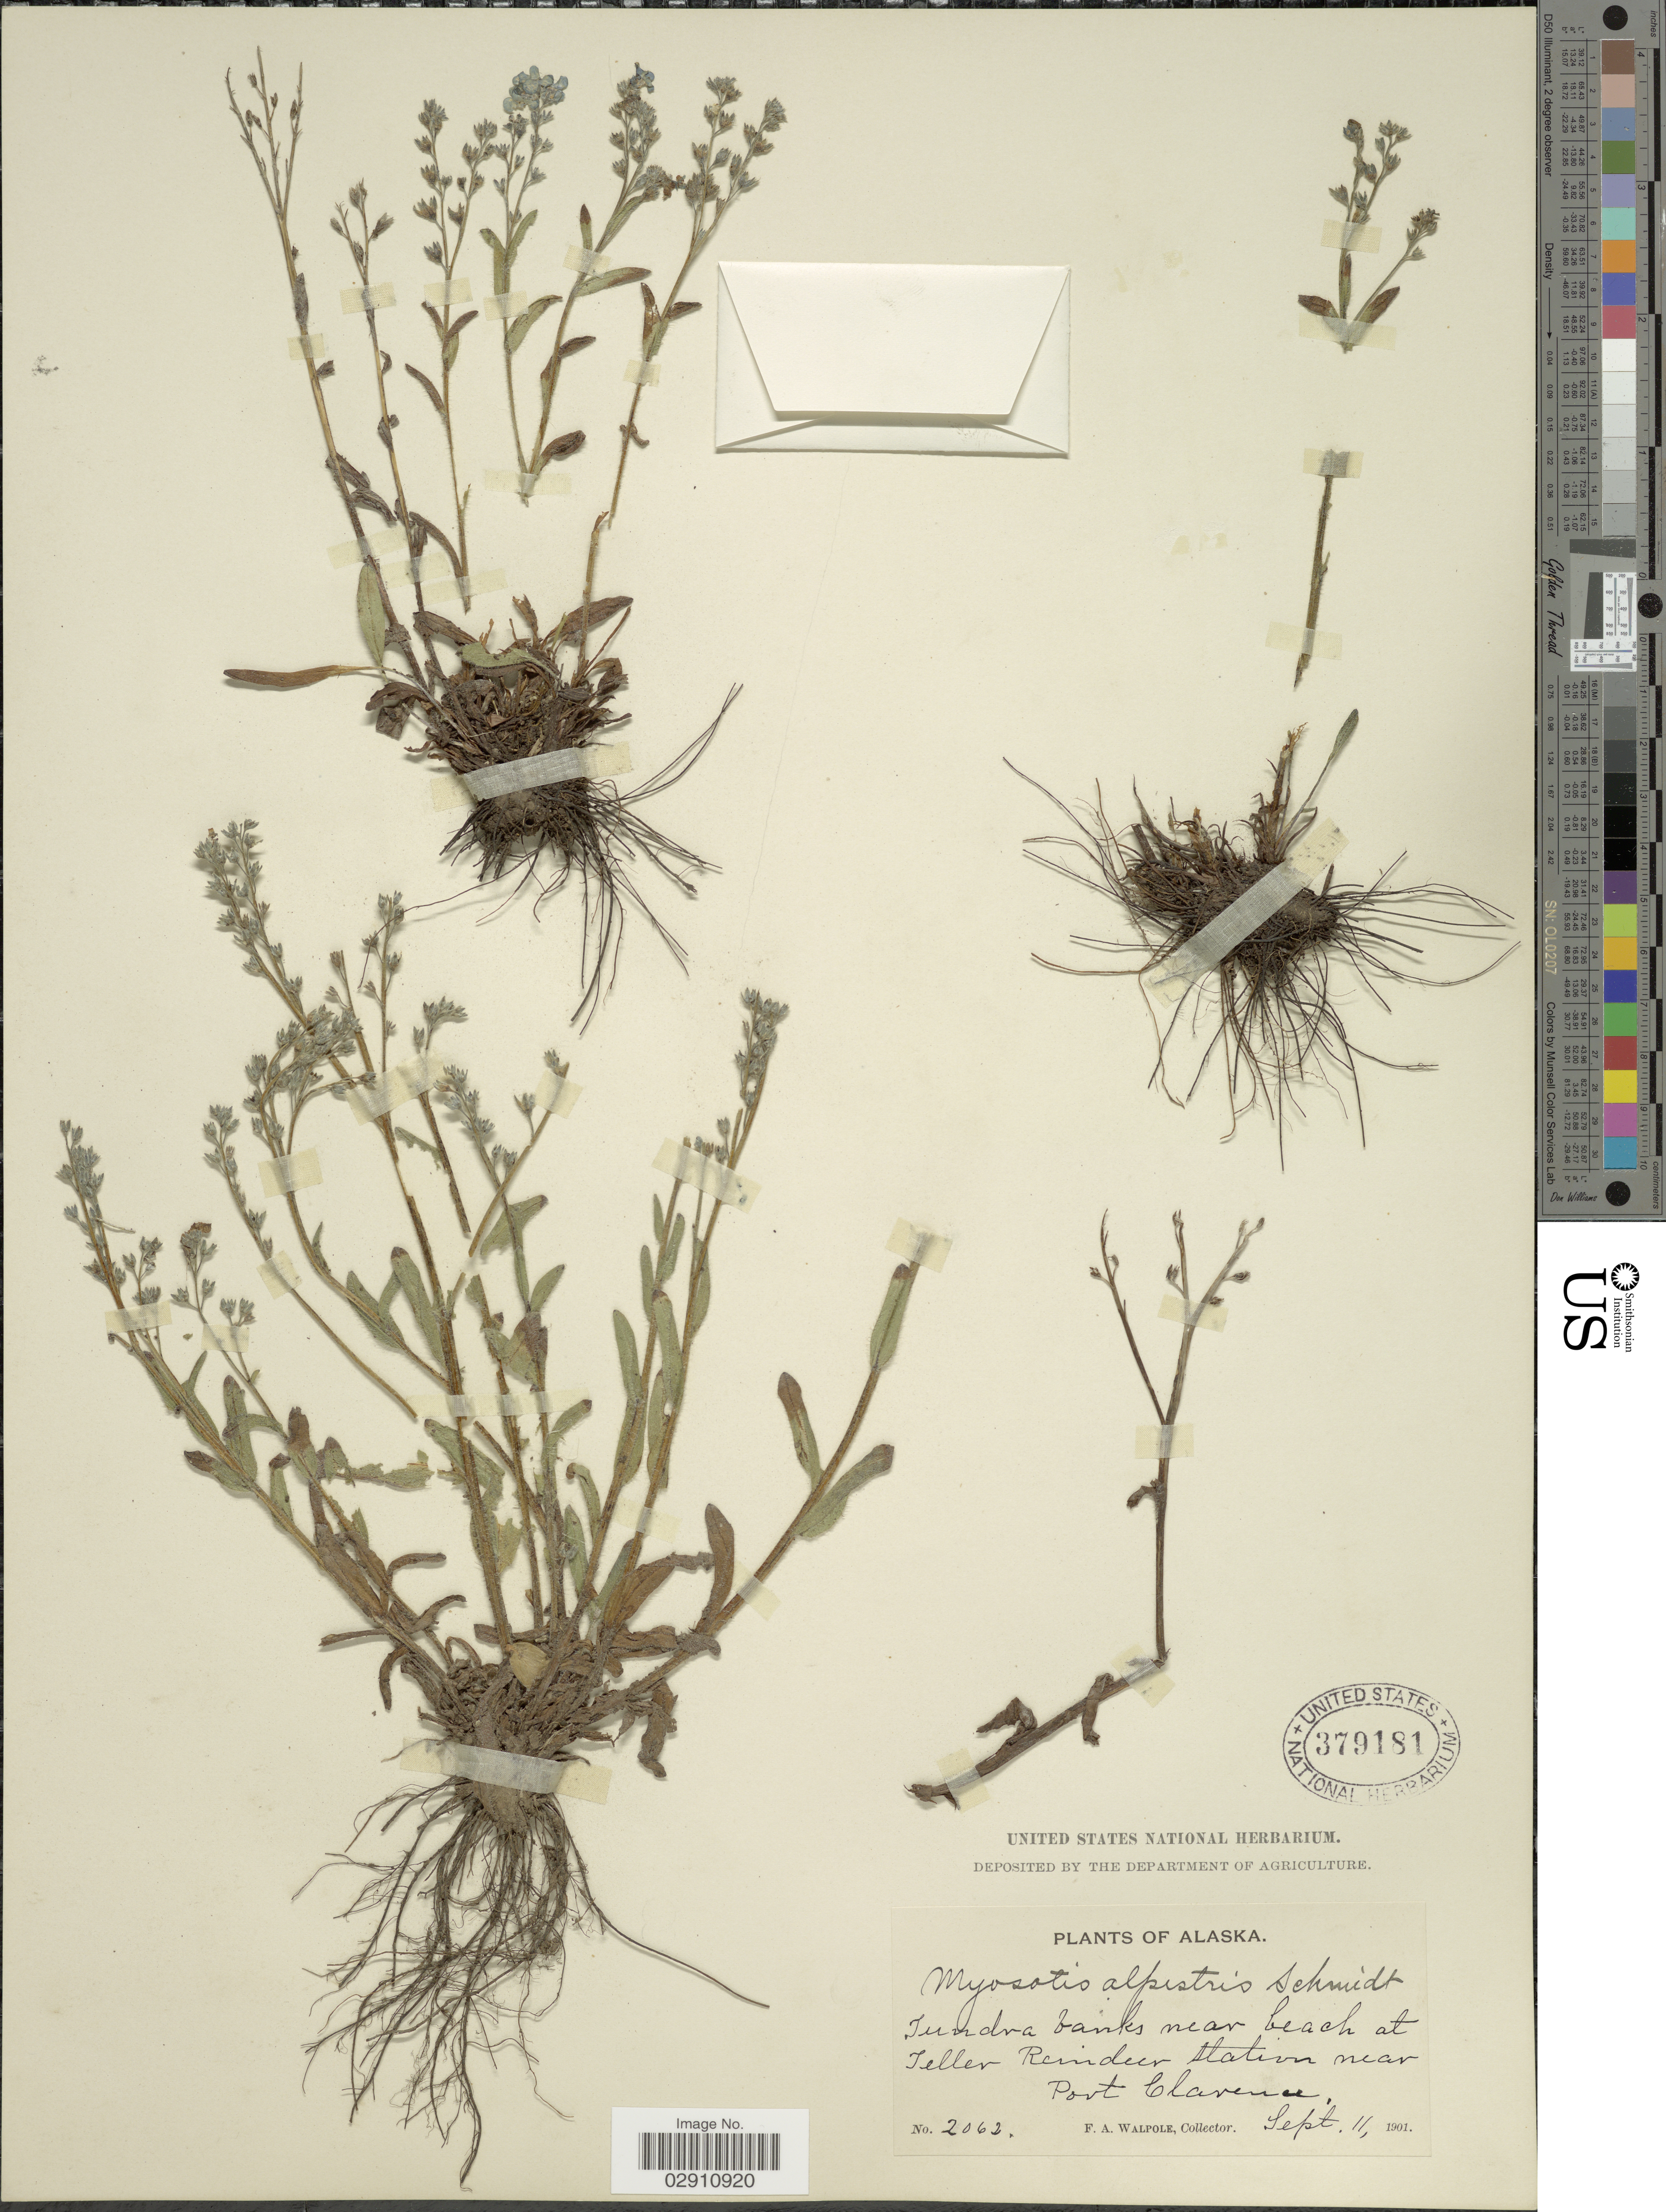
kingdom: Plantae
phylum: Tracheophyta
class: Magnoliopsida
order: Boraginales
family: Boraginaceae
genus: Myosotis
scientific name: Myosotis alpestris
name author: F.W. Schmidt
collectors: F. Walpole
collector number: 2062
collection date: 1901-09-11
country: United States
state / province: Alaska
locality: Tundra banks near beach at Teller Reindeer station near Port Clarence.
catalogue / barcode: US 379181